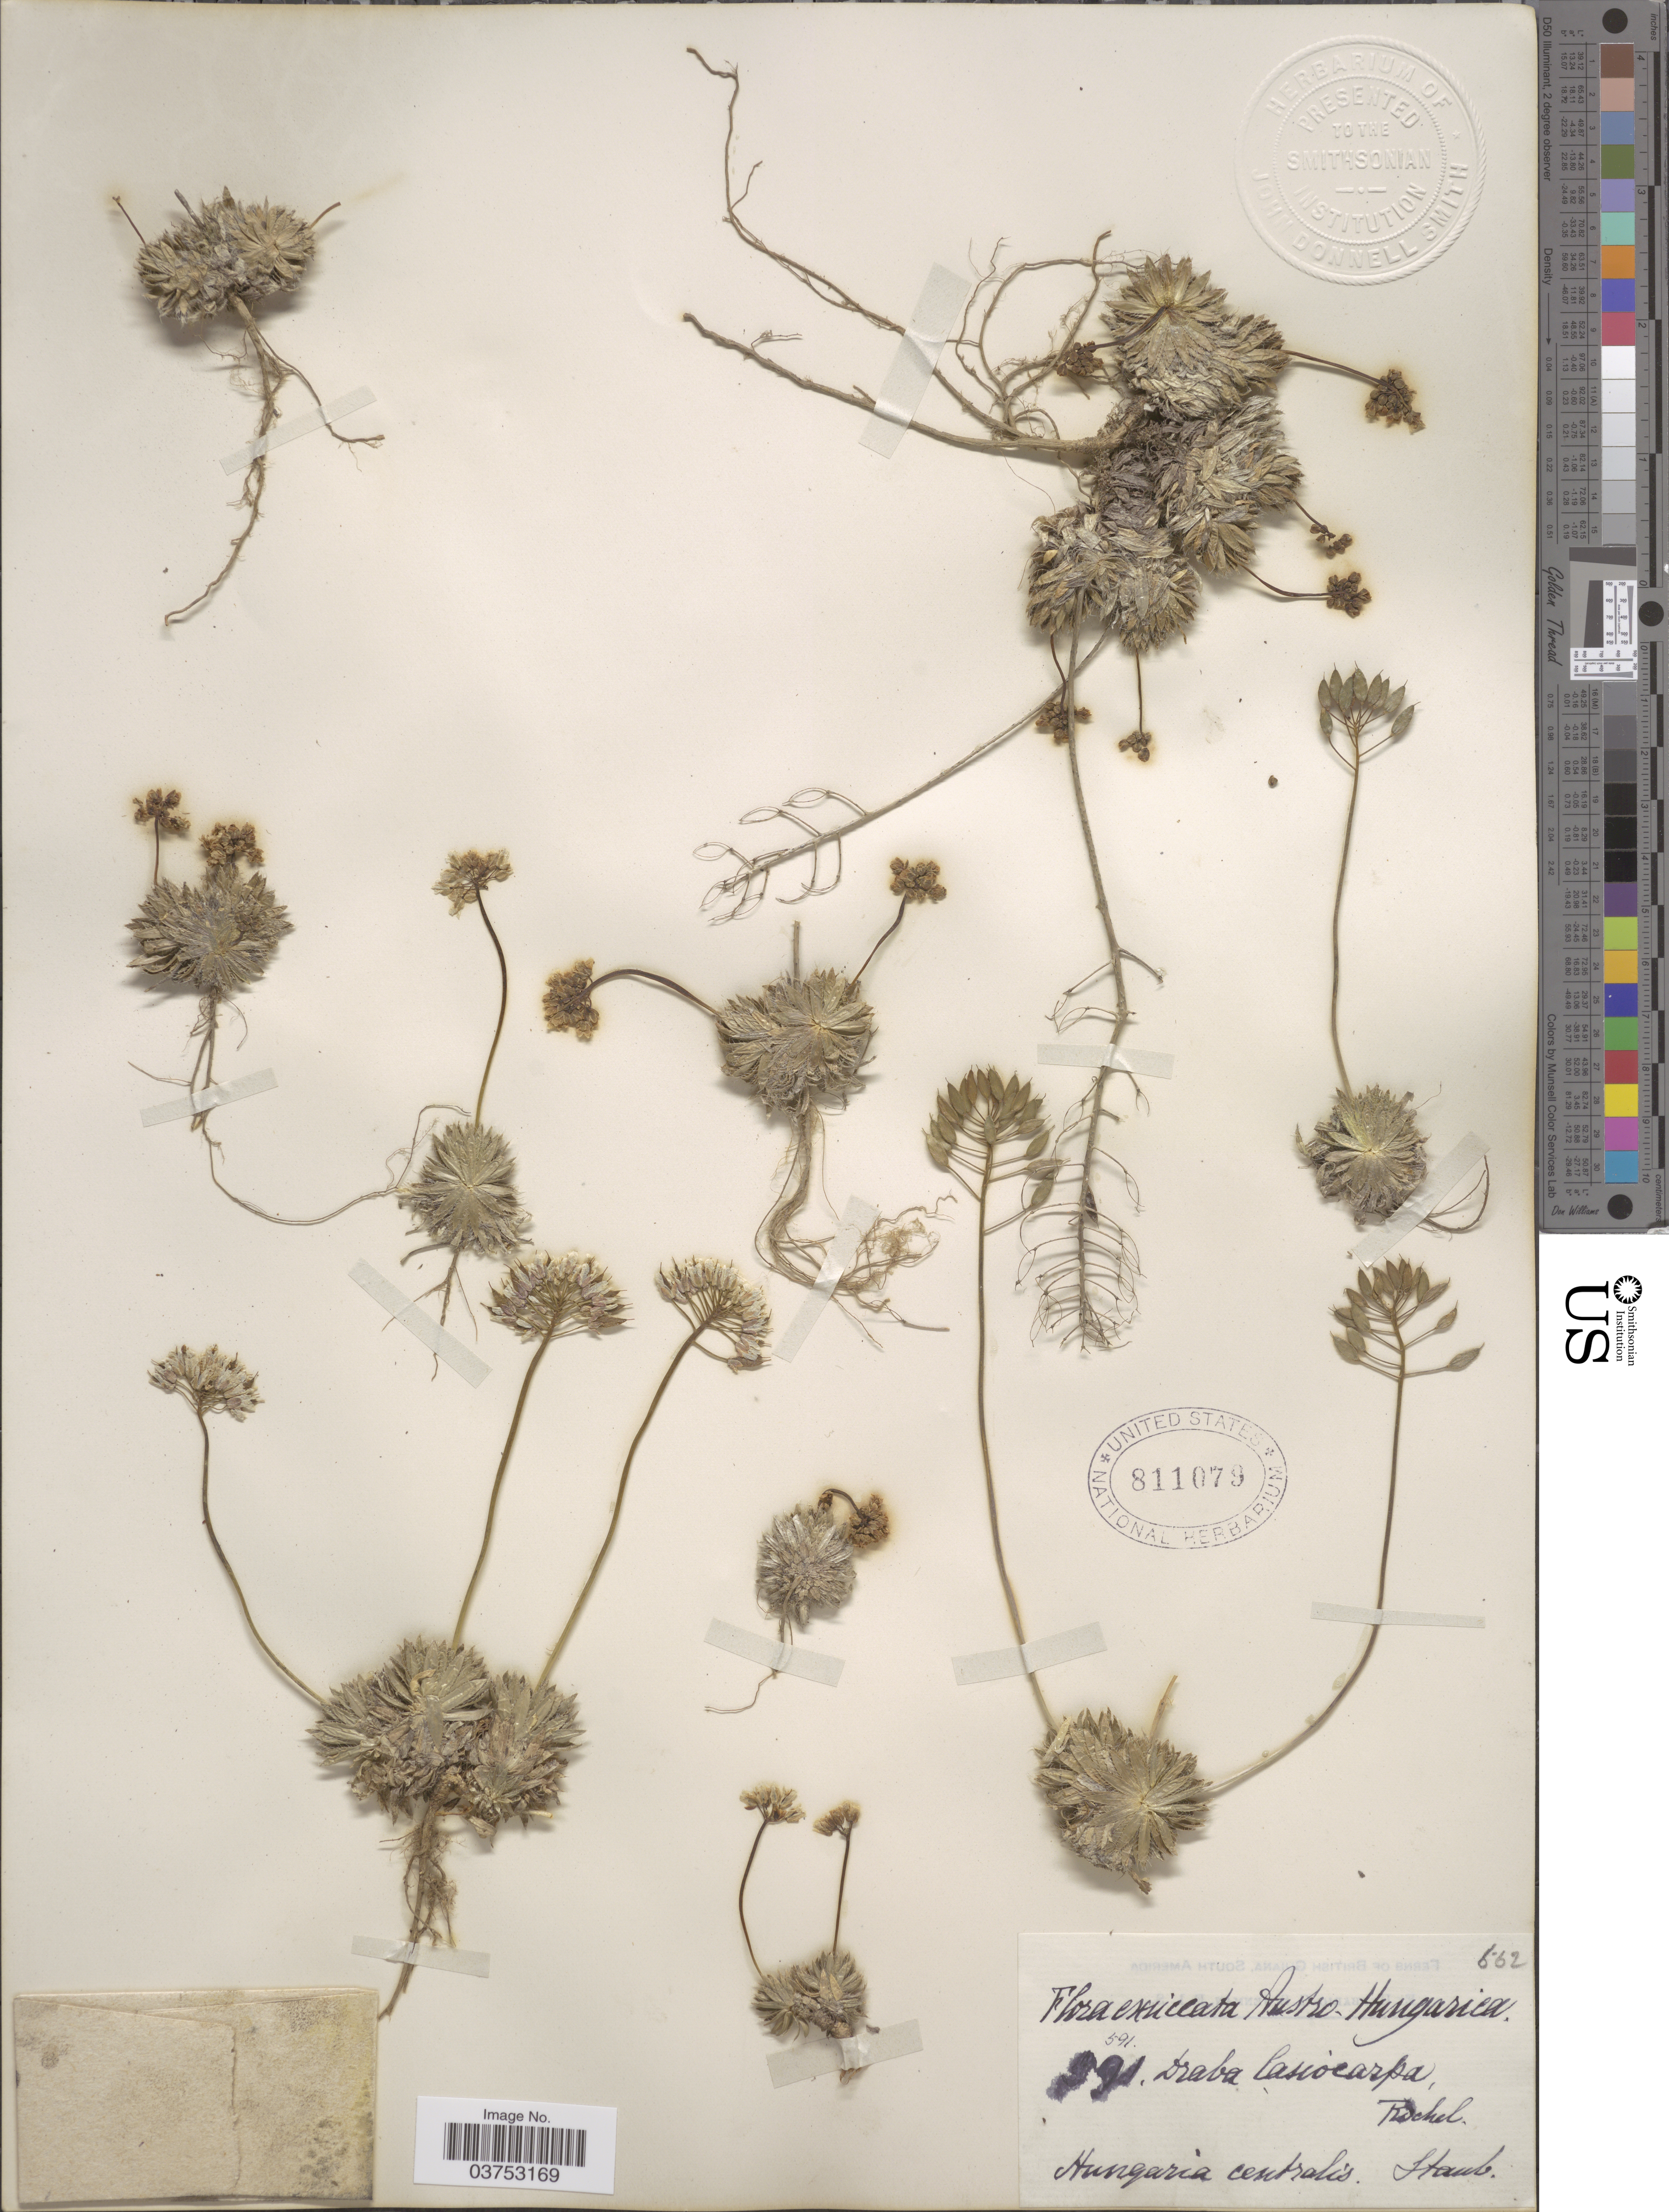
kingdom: Plantae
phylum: Tracheophyta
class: Magnoliopsida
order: Brassicales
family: Brassicaceae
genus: Draba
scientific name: Draba lasiocarpa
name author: Rochel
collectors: Staub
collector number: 591/662?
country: Hungary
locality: Austro-Hungarica. Hungaria centralis.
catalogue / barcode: US 811079